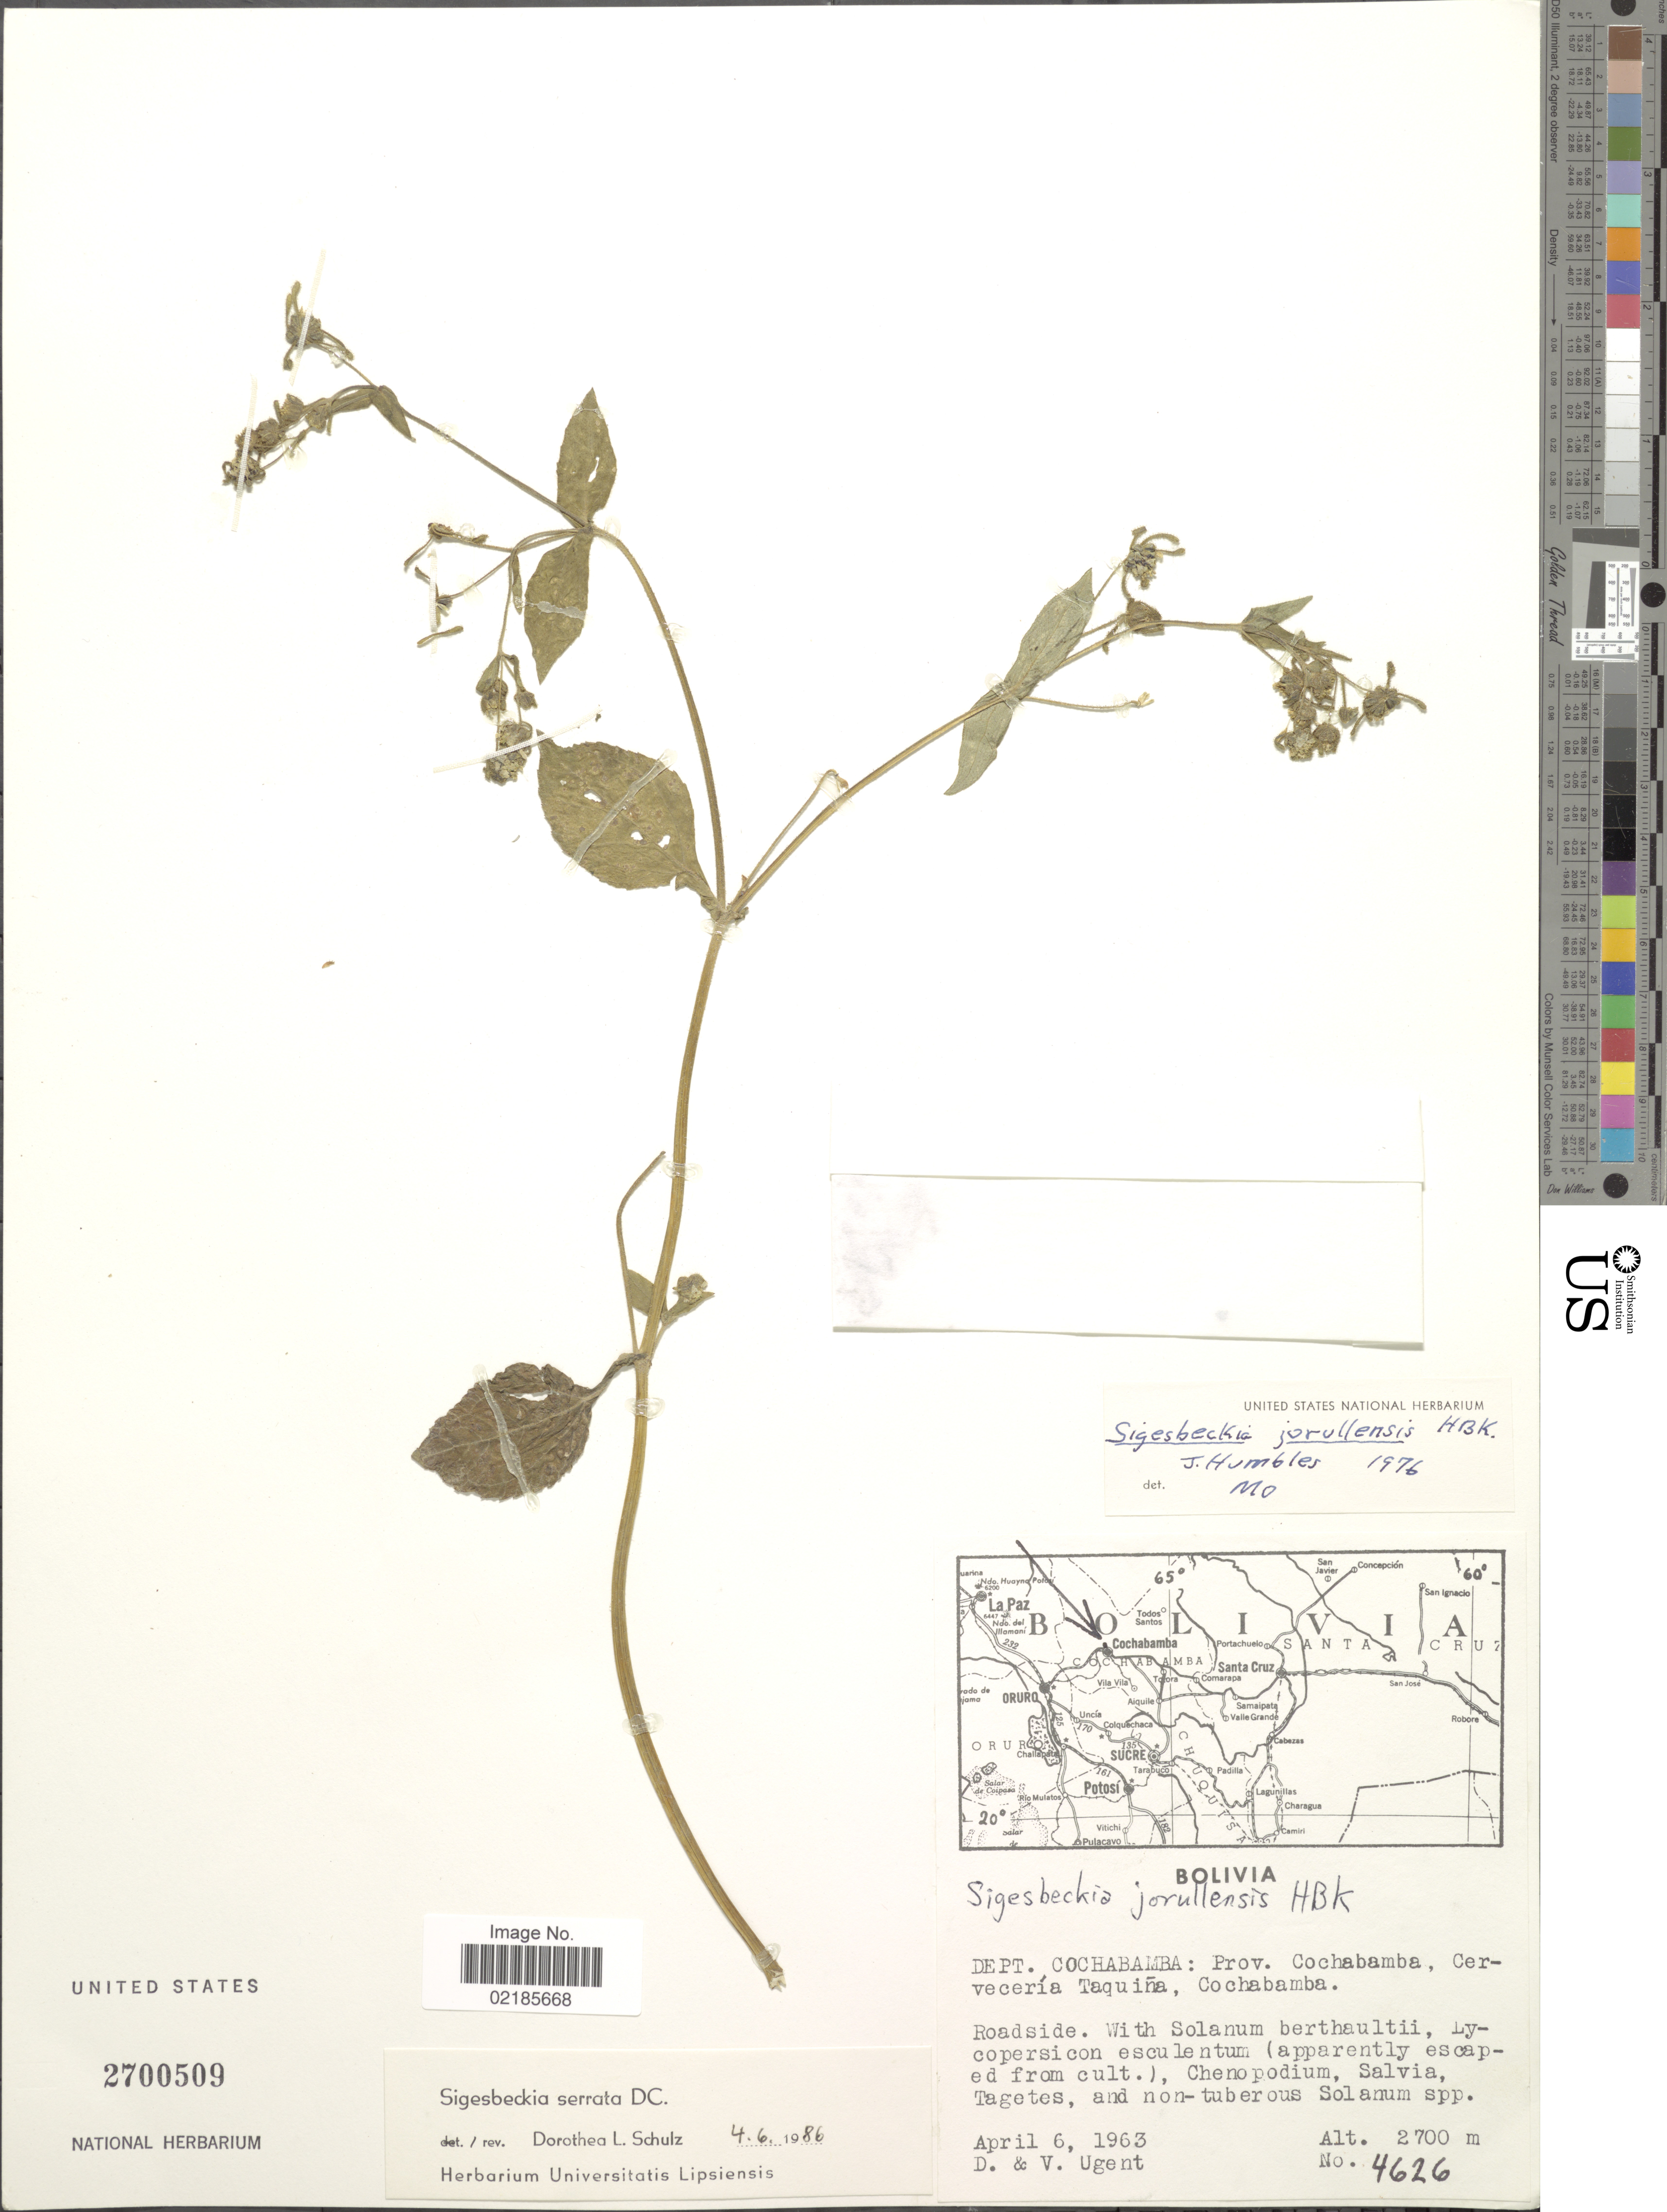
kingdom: Plantae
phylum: Tracheophyta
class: Magnoliopsida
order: Asterales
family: Asteraceae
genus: Sigesbeckia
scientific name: Sigesbeckia jorullensis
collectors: D. Ugent & V. Ugent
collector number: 4626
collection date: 1963-04-06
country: Bolivia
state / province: Cochabamba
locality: Prov. Cochabamba, Cervecería Taquiñqa, Cochabamba, roadside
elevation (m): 2700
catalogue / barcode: US 2700509